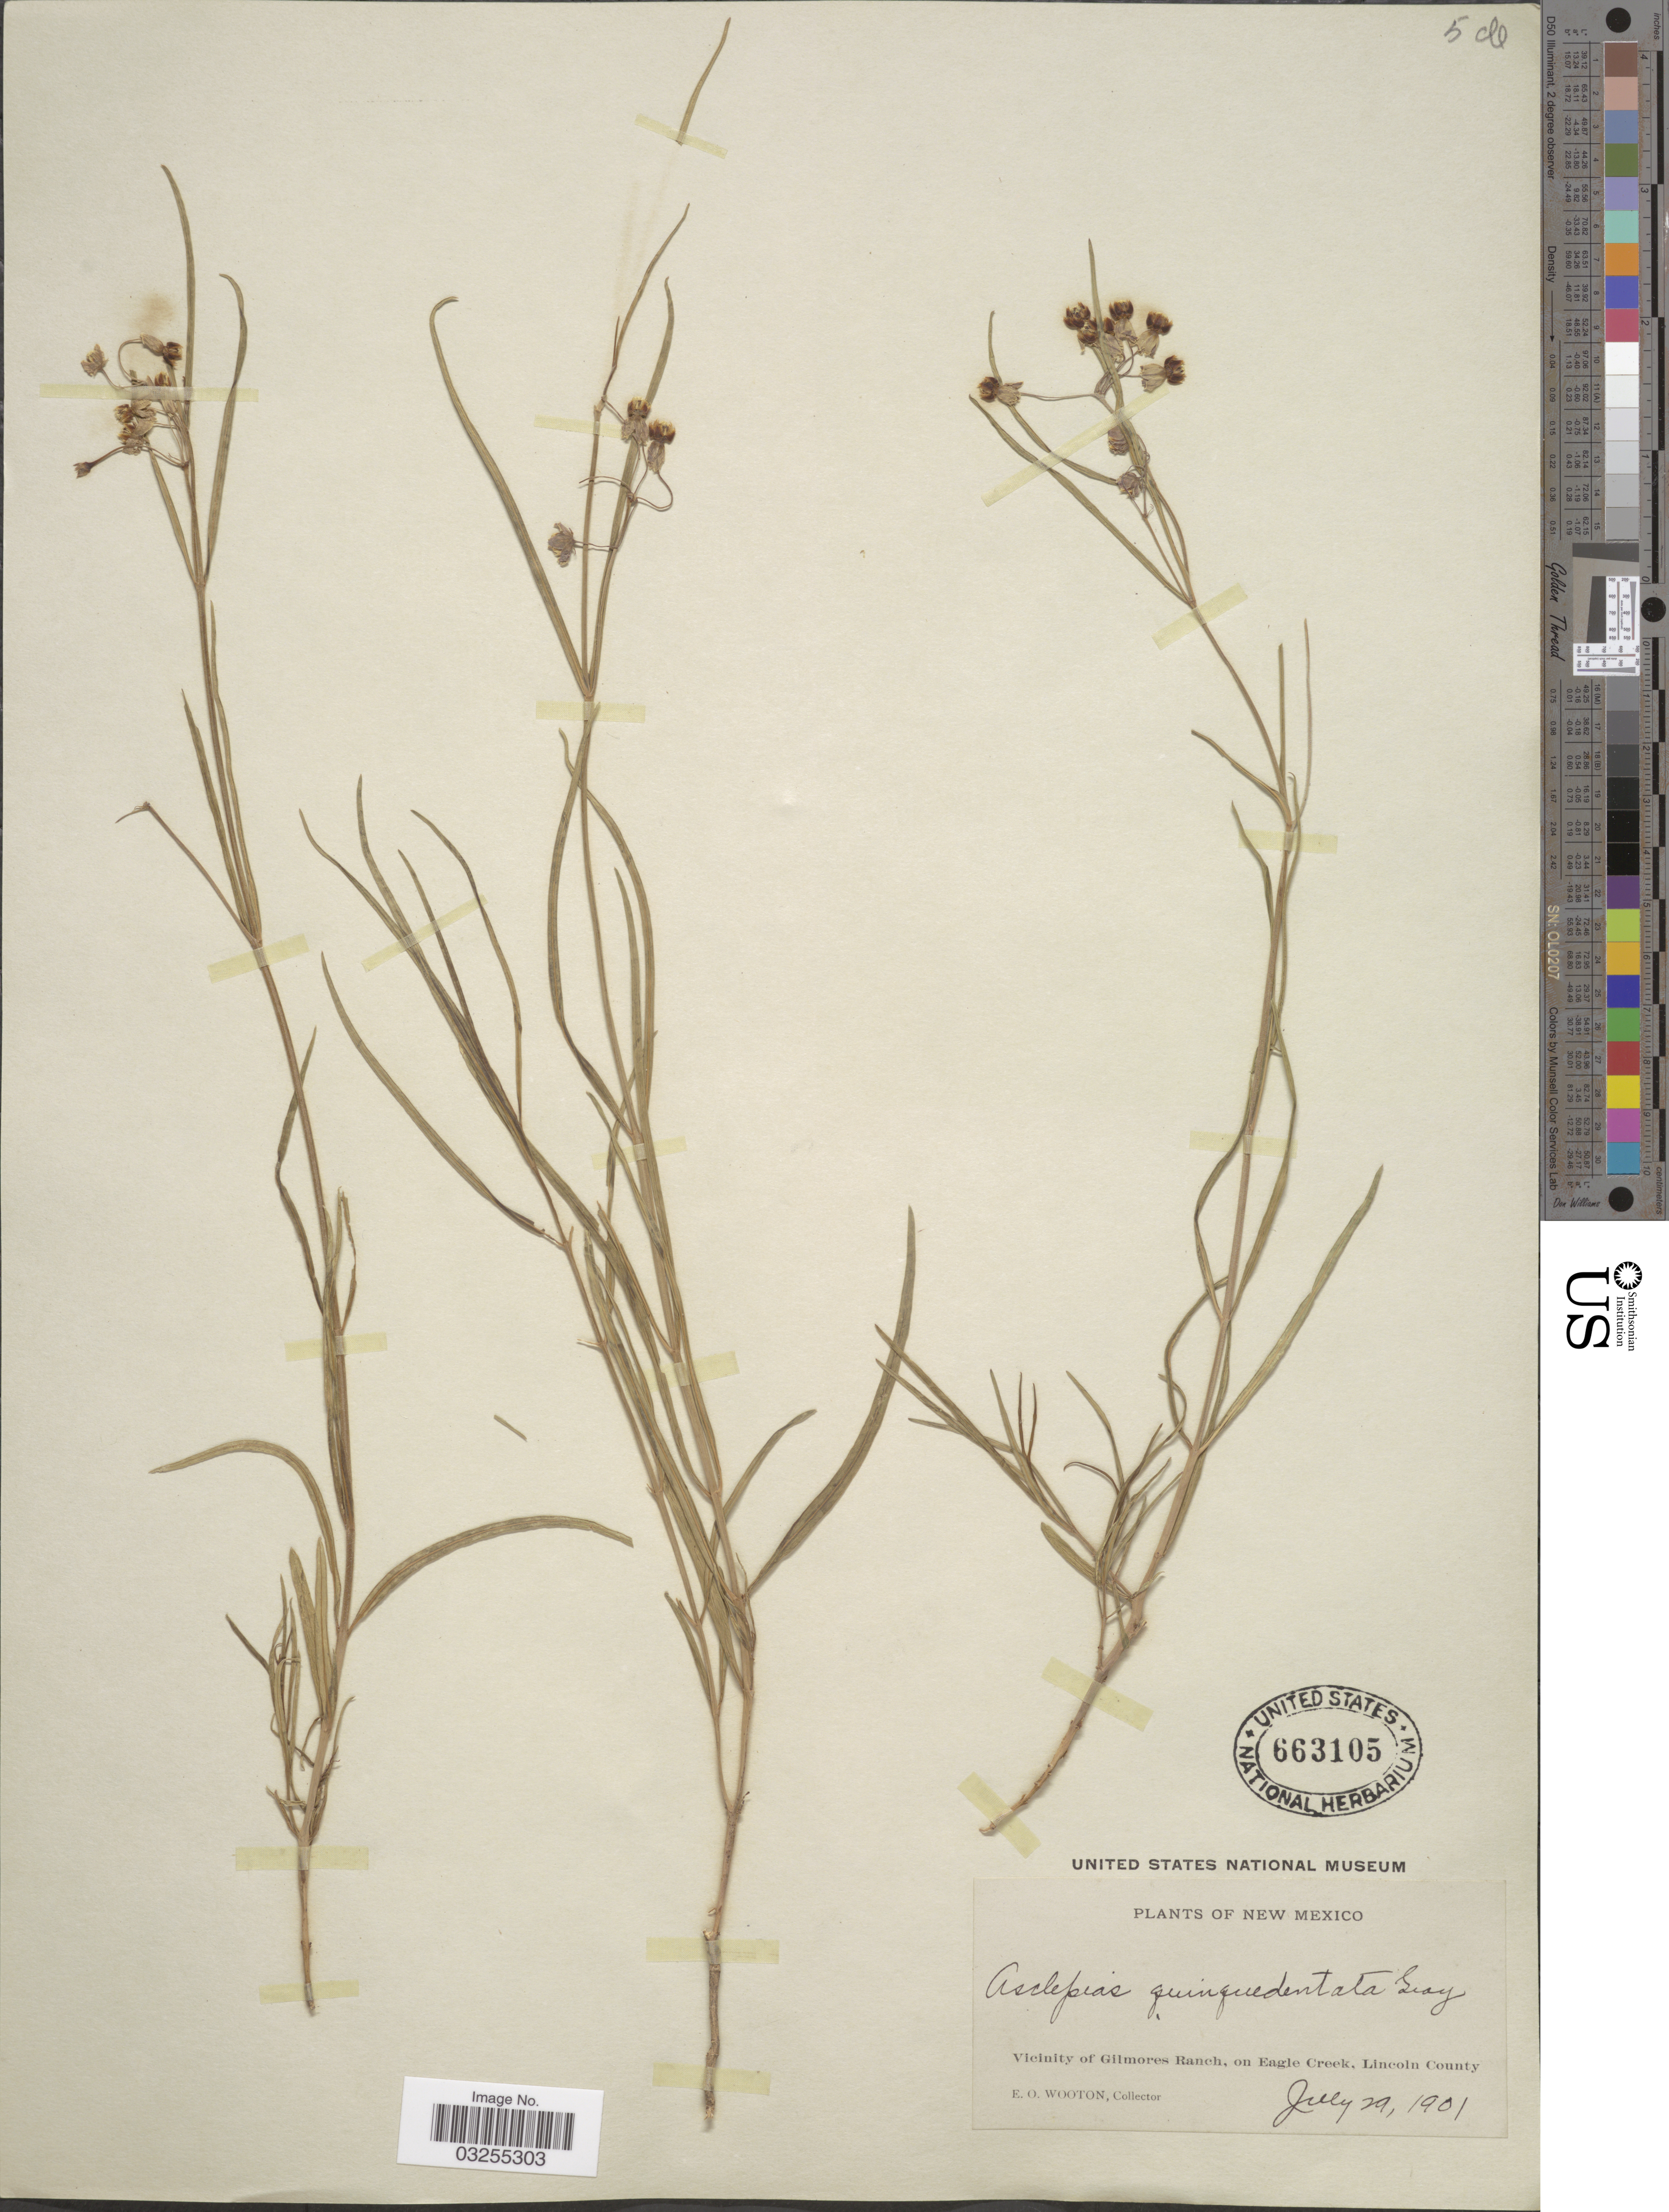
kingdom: Plantae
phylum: Tracheophyta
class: Magnoliopsida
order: Gentianales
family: Apocynaceae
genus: Asclepias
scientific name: Asclepias quinquedentata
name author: A. Gray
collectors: E. O. Wooton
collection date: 1901-07-29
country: United States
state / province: New Mexico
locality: Vicinity of Gilmores Ranch, on Eagle Creek, Lincoln County.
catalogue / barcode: US 663105